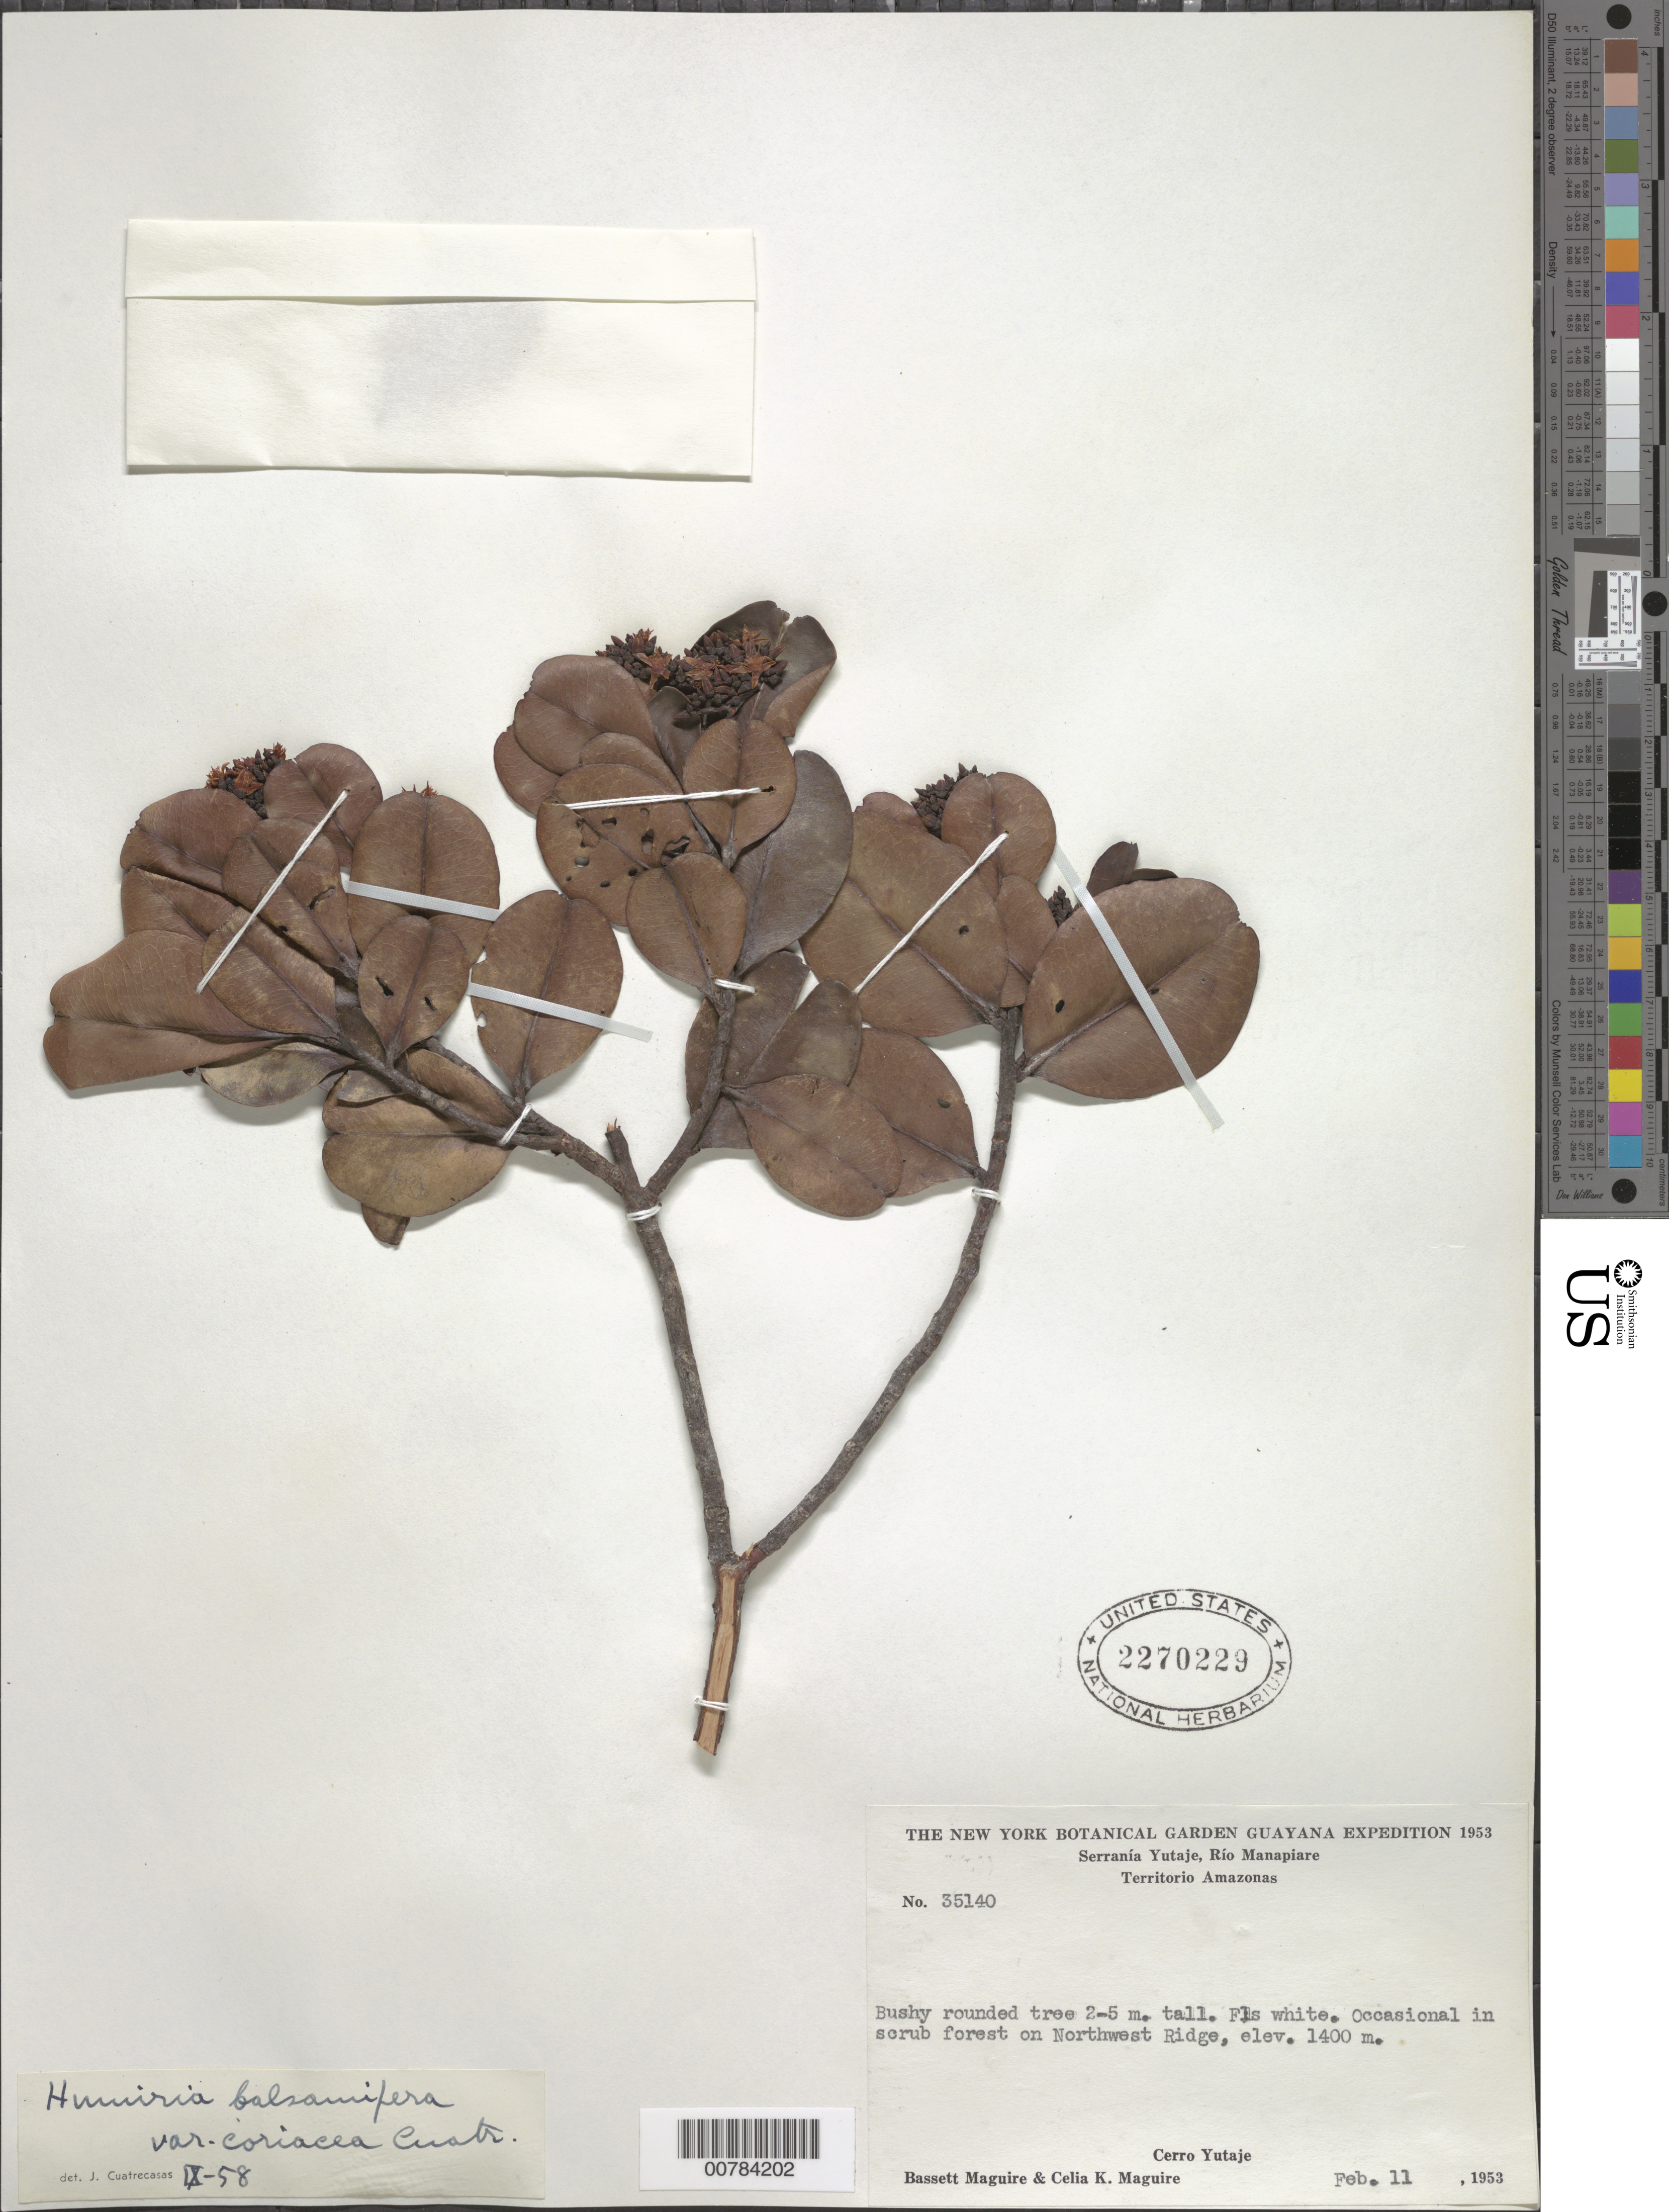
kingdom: Plantae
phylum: Tracheophyta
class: Magnoliopsida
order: Malpighiales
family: Humiriaceae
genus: Humiria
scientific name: Humiria balsamifera var. coriacea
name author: Cuatrec.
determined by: Cuatrecasas, J.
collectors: B. Maguire & C. K. Maguire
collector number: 35140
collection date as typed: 11-Feb-53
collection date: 1953-02-11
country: Venezuela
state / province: Amazonas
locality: Serranía Yutajé, Río Manapiare, Northwest Ridge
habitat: Scrub forest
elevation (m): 1400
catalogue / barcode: US 2270229